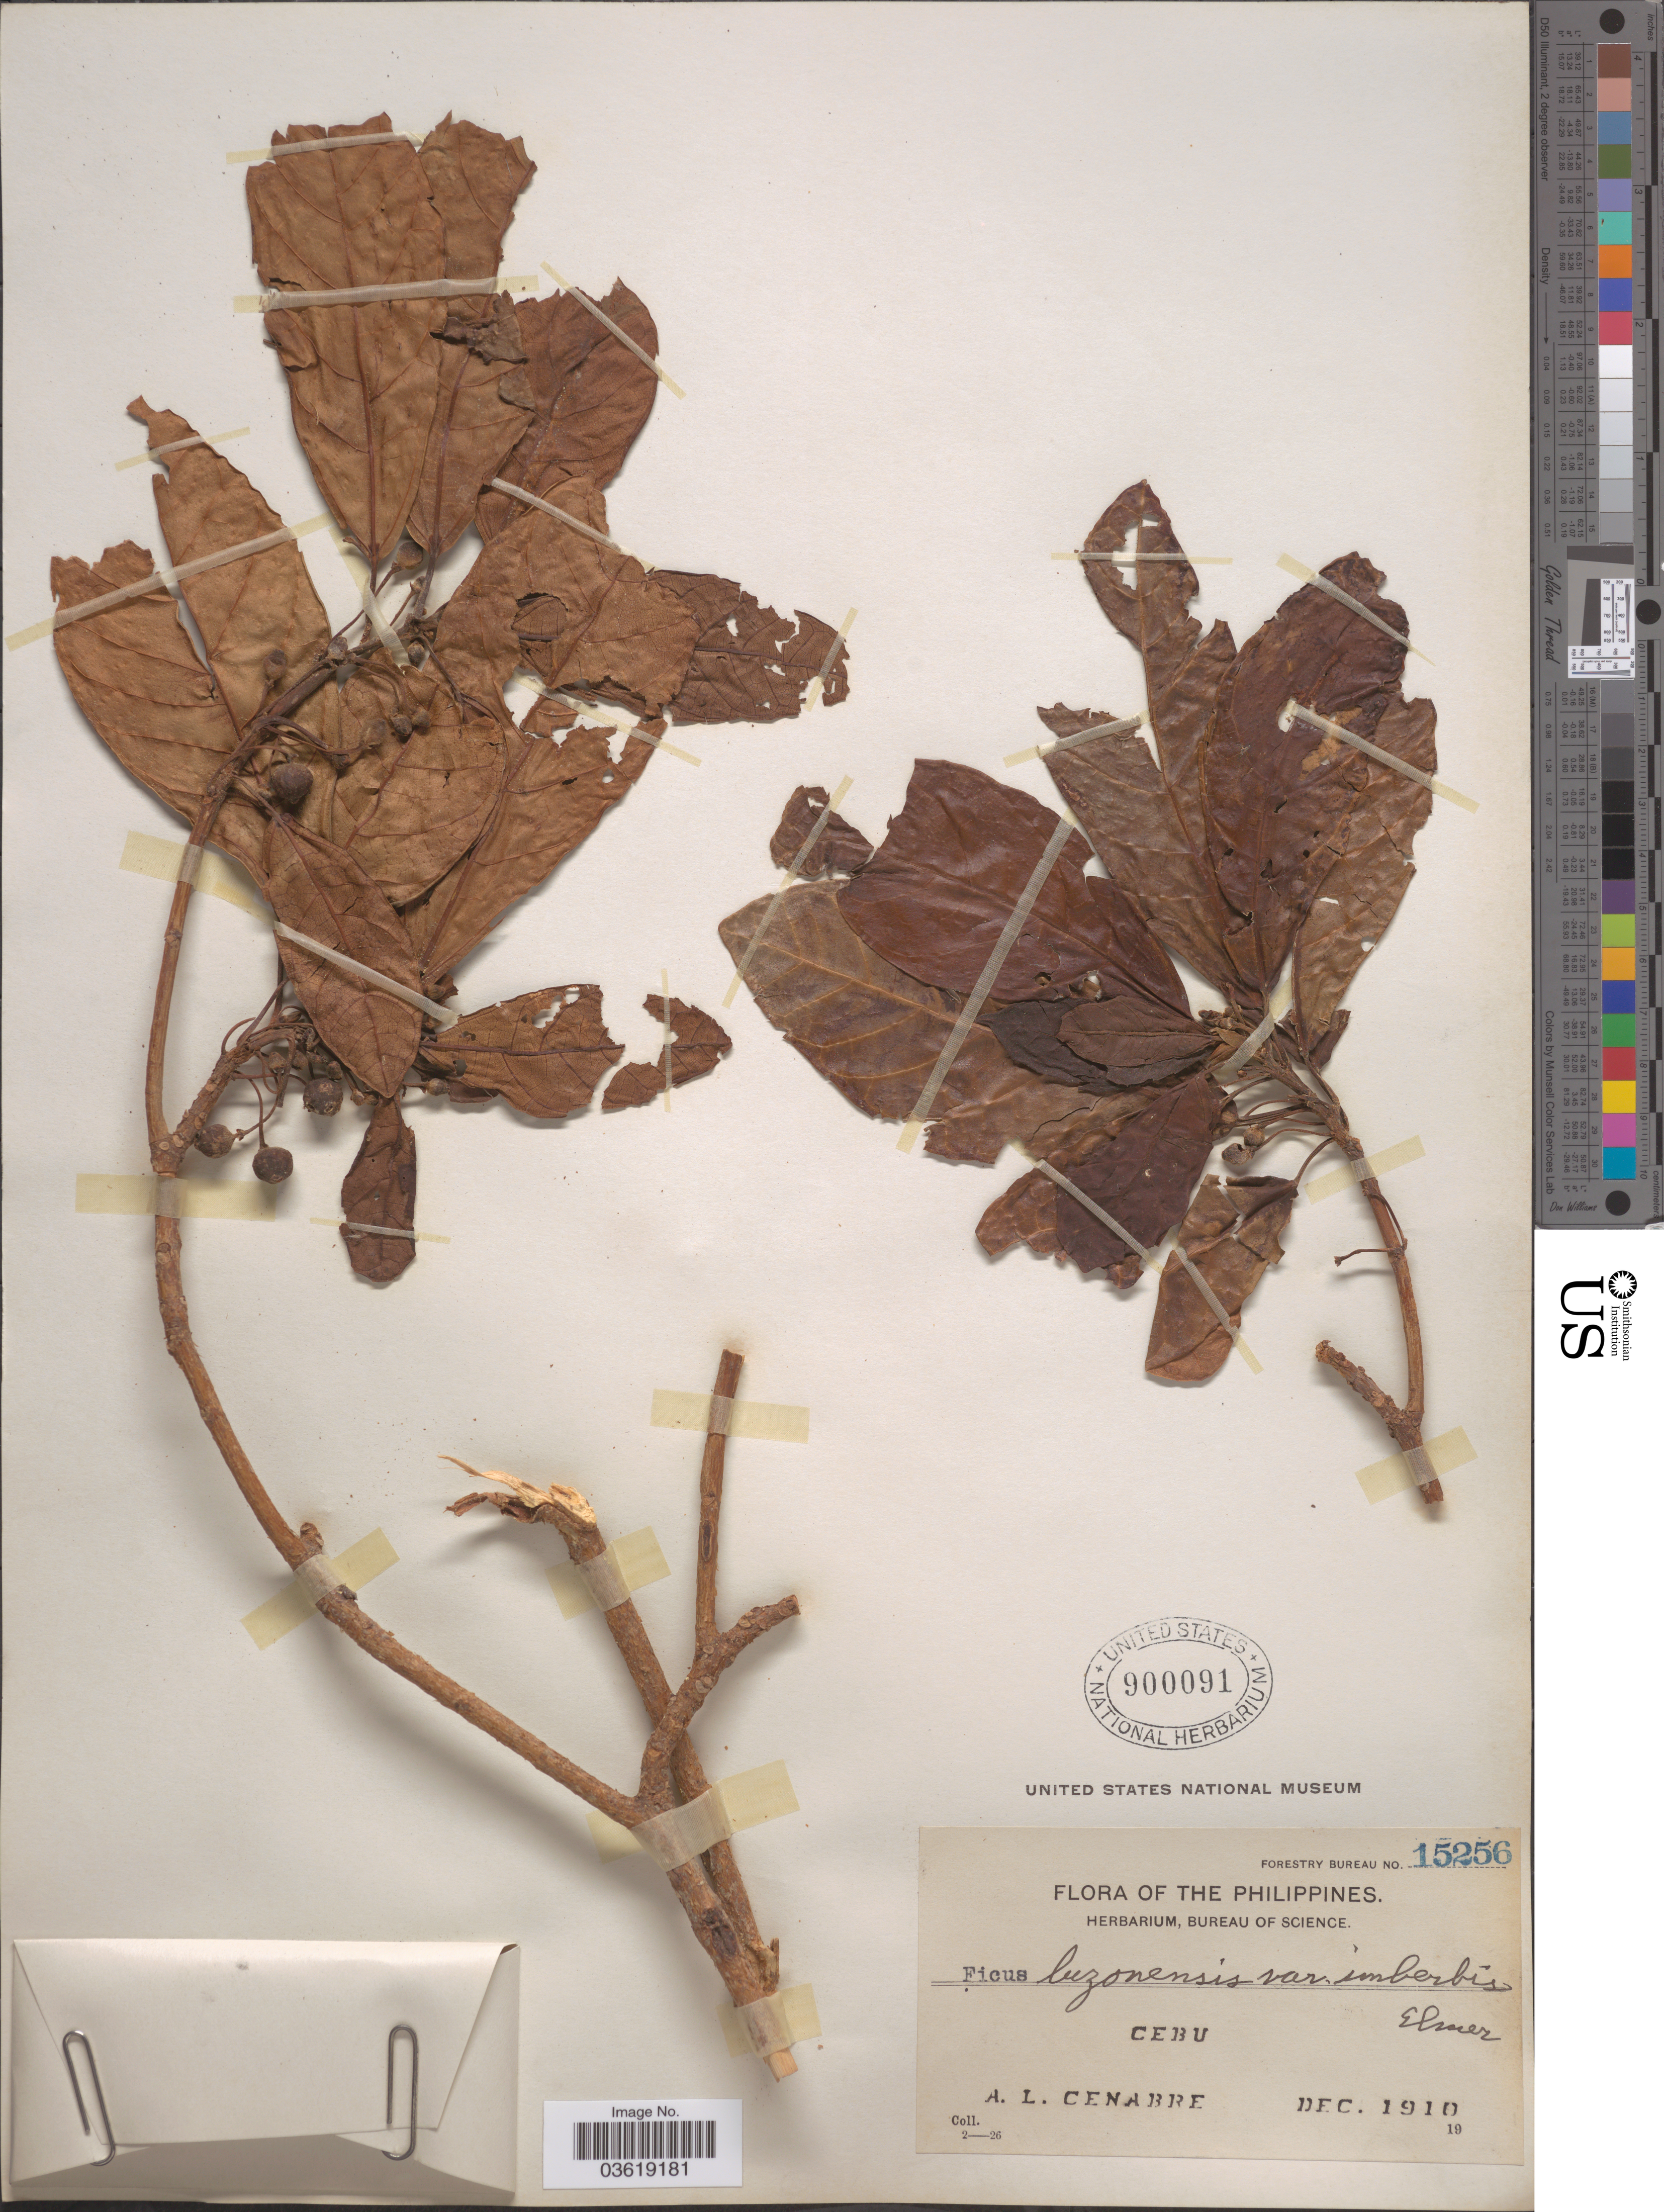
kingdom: Plantae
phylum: Tracheophyta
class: Magnoliopsida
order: Rosales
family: Moraceae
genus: Ficus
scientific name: Ficus luzonensis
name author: Merr.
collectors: A. Cenabre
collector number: Forestry Bureau 15256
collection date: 1910-12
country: Philippines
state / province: Central Visayas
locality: Cebu.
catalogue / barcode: US 900091